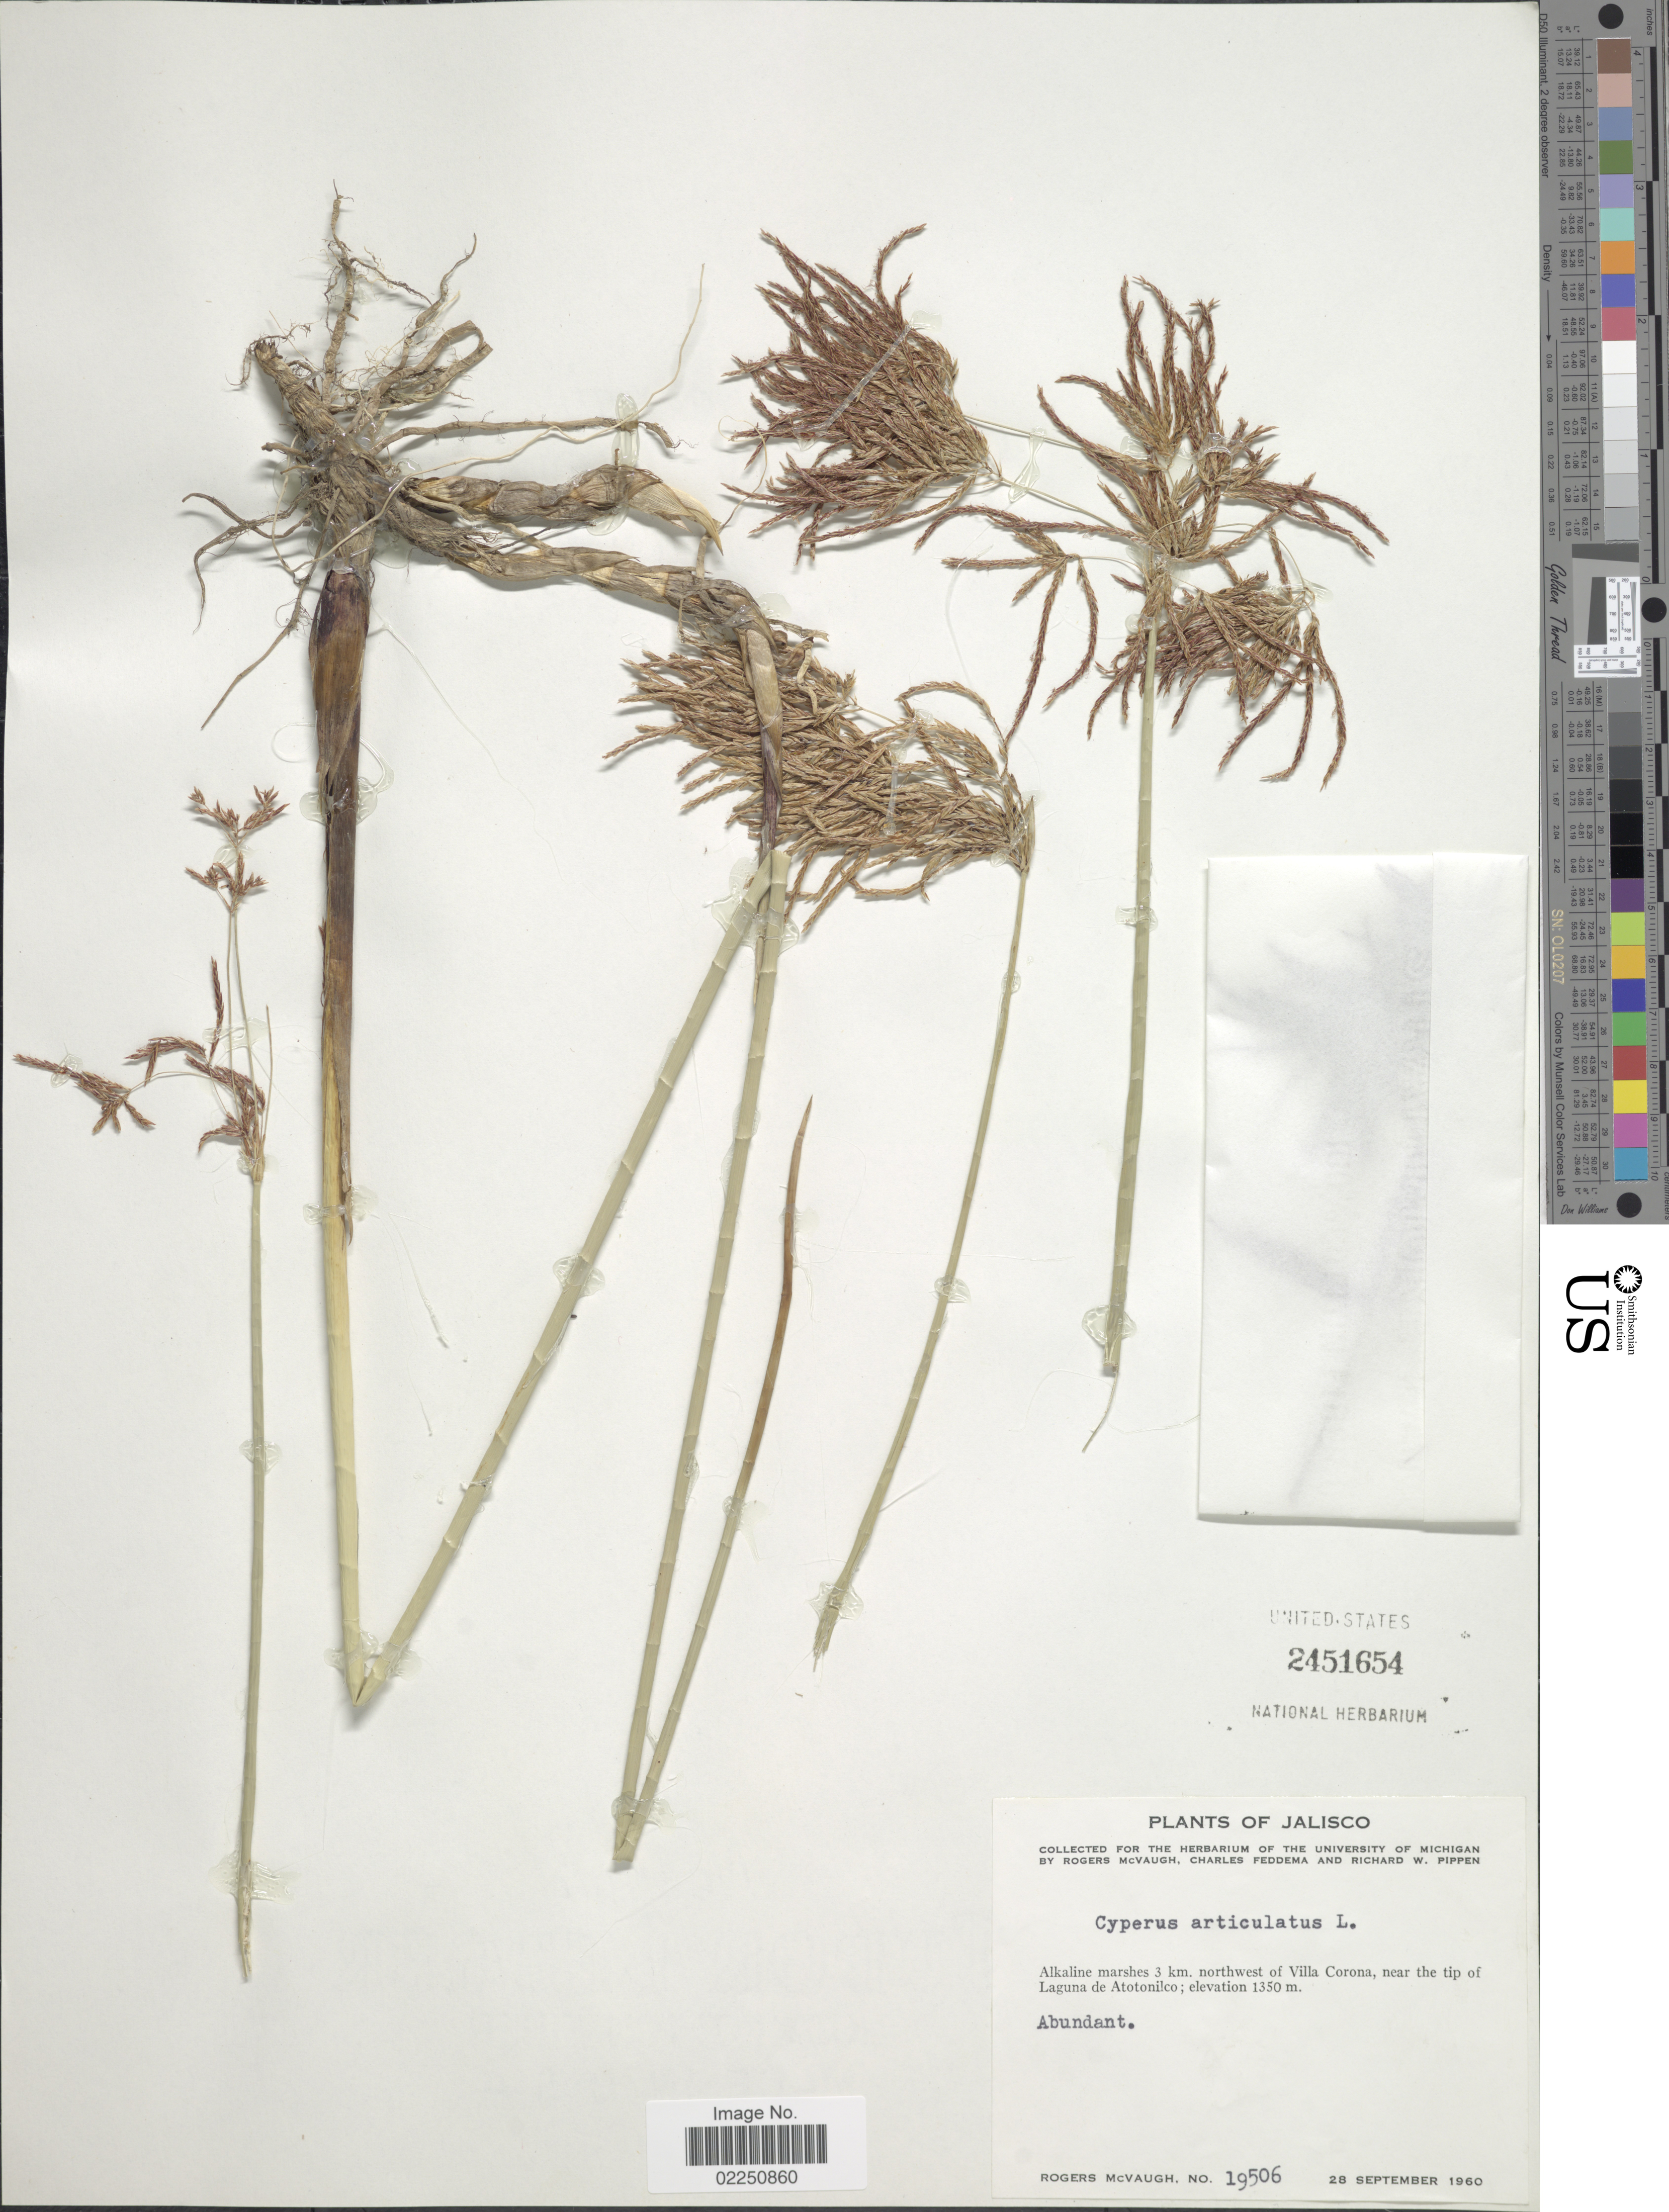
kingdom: Plantae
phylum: Tracheophyta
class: Liliopsida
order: Poales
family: Cyperaceae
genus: Cyperus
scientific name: Cyperus articulatus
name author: L.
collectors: R. McVaugh, C. Feddema & R. W. Pippen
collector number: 19506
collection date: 1960-09-28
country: Mexico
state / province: Jalisco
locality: Alkaline marshes 3 km. northwest of Villa Corona, near the tip of Laguna de Atotonilco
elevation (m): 1350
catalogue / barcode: US 2451654